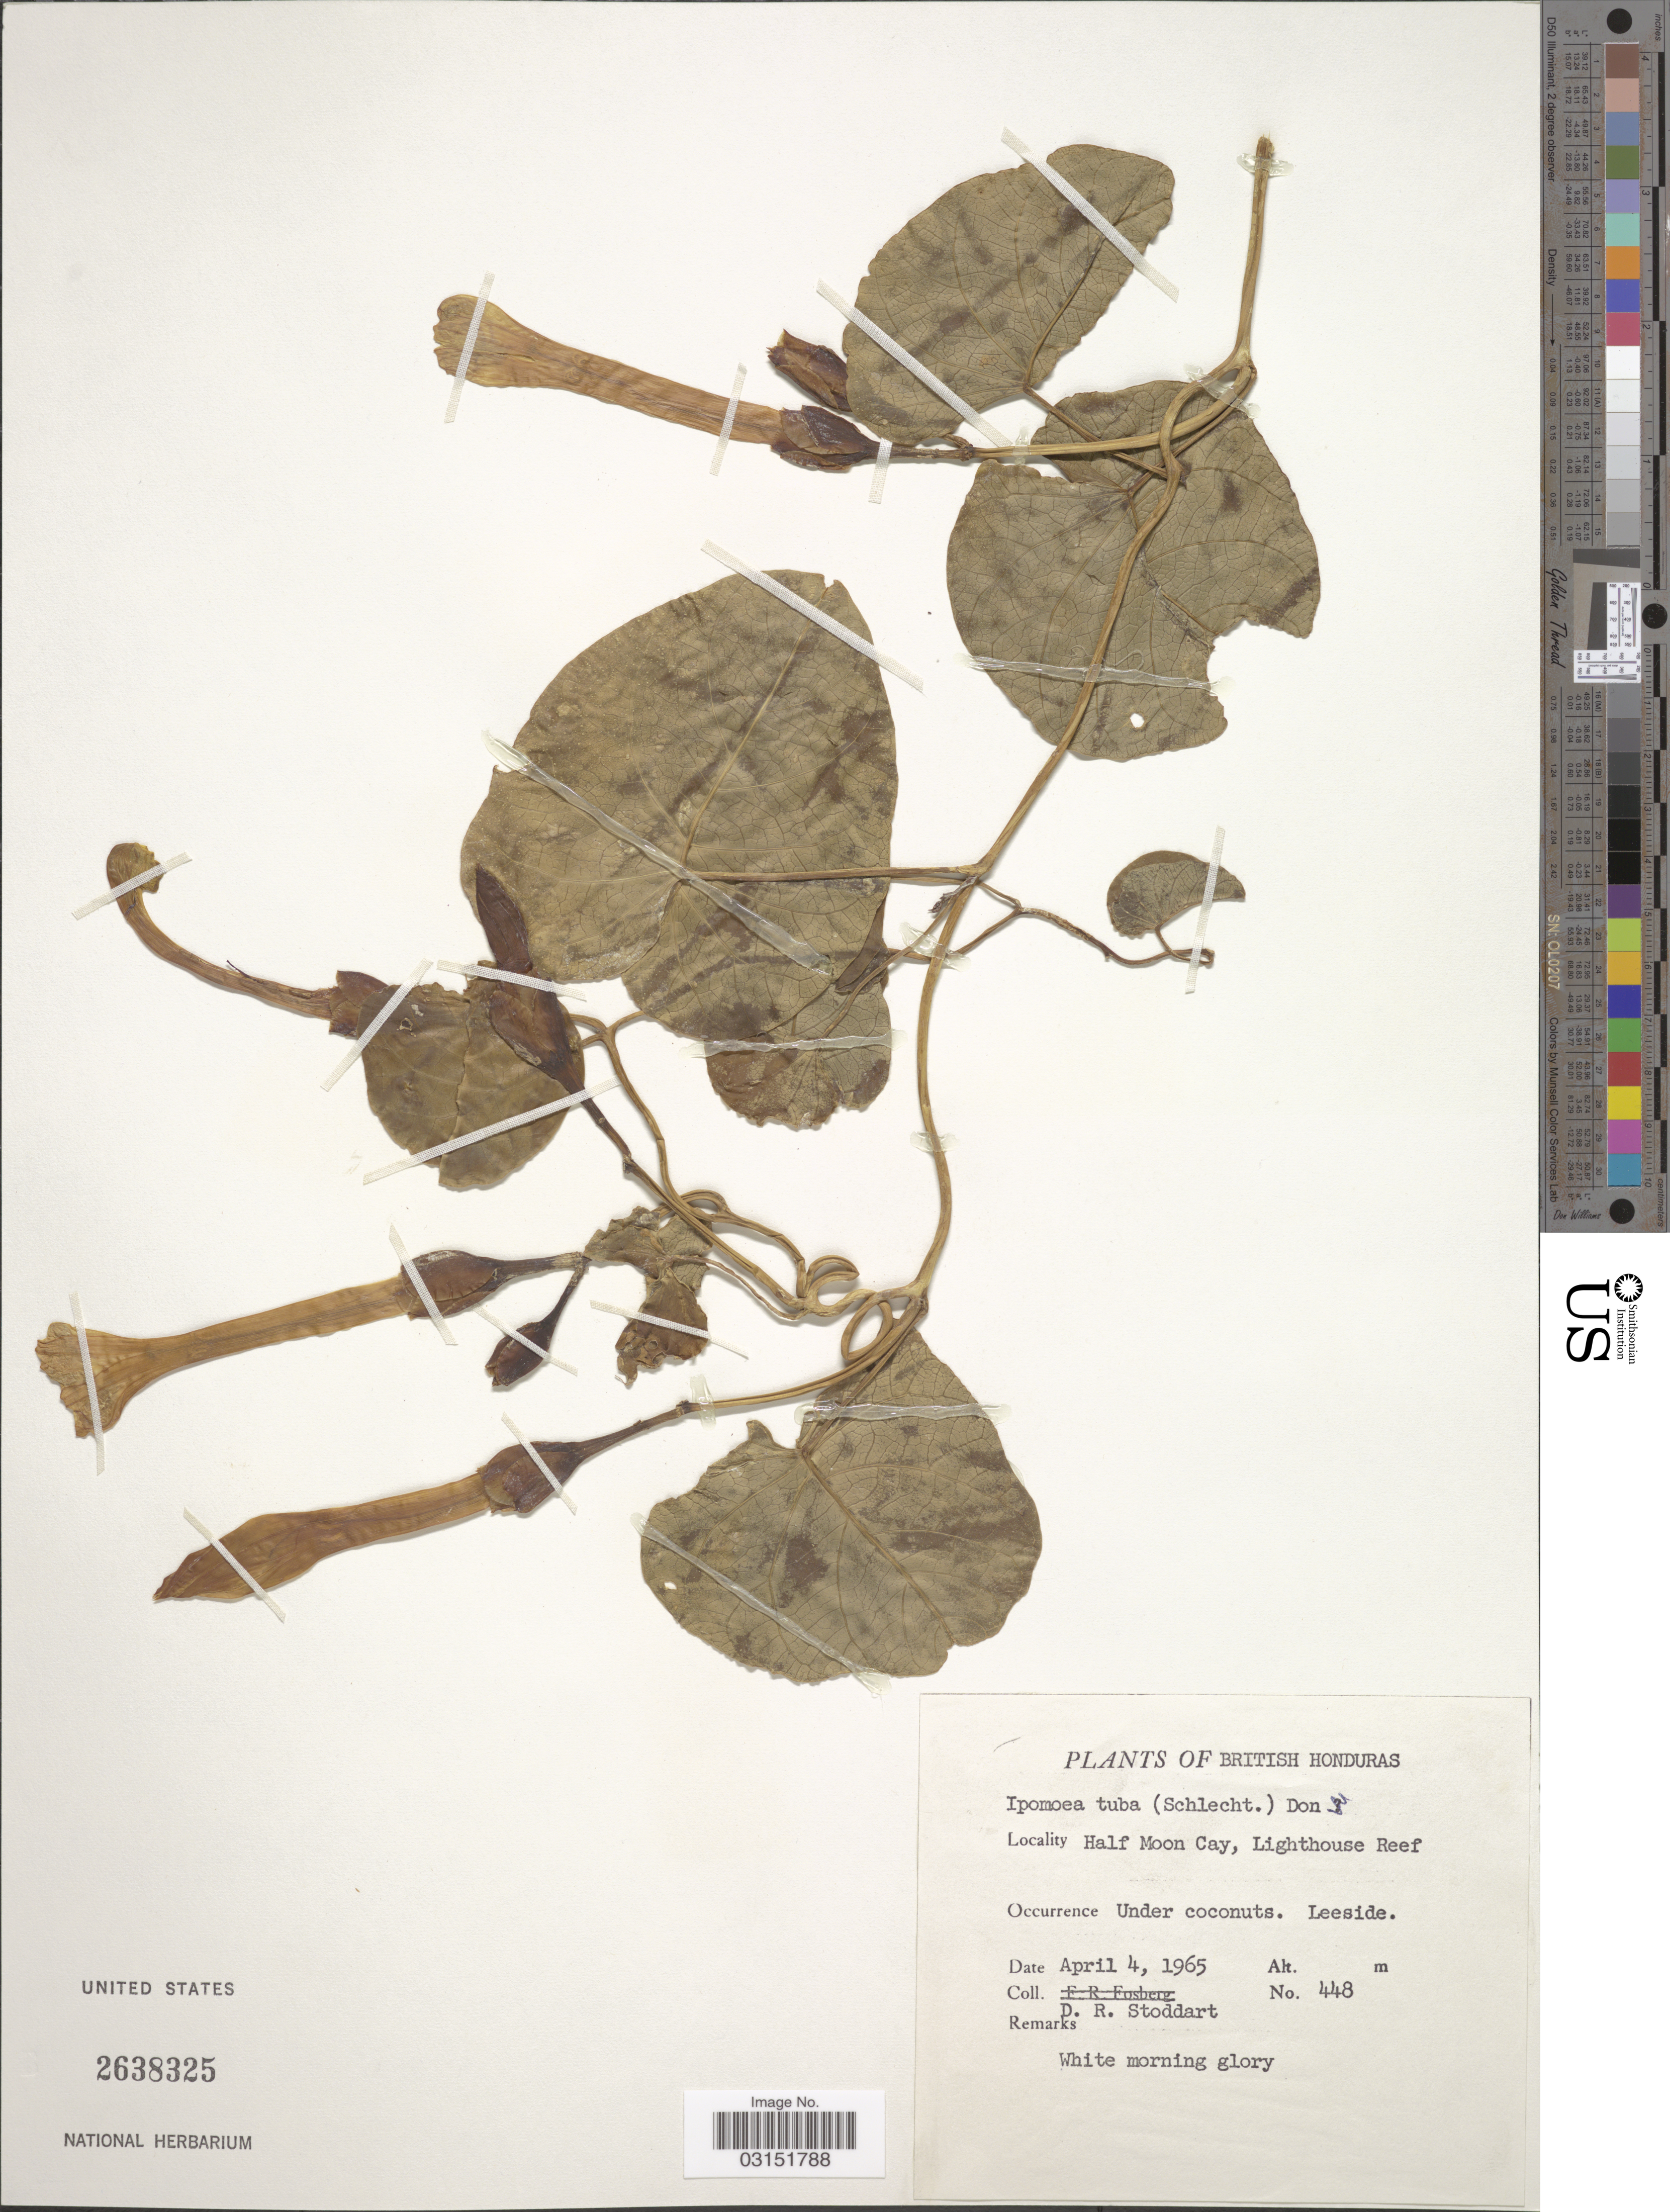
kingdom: Plantae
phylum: Tracheophyta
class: Magnoliopsida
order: Solanales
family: Convolvulaceae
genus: Ipomoea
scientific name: Ipomoea violacea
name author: L.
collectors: D. R. Stoddart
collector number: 448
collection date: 1965-04-04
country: Belize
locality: British Honduras. Half Moon Cay, Lighthouse Reef.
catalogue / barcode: US 2638325